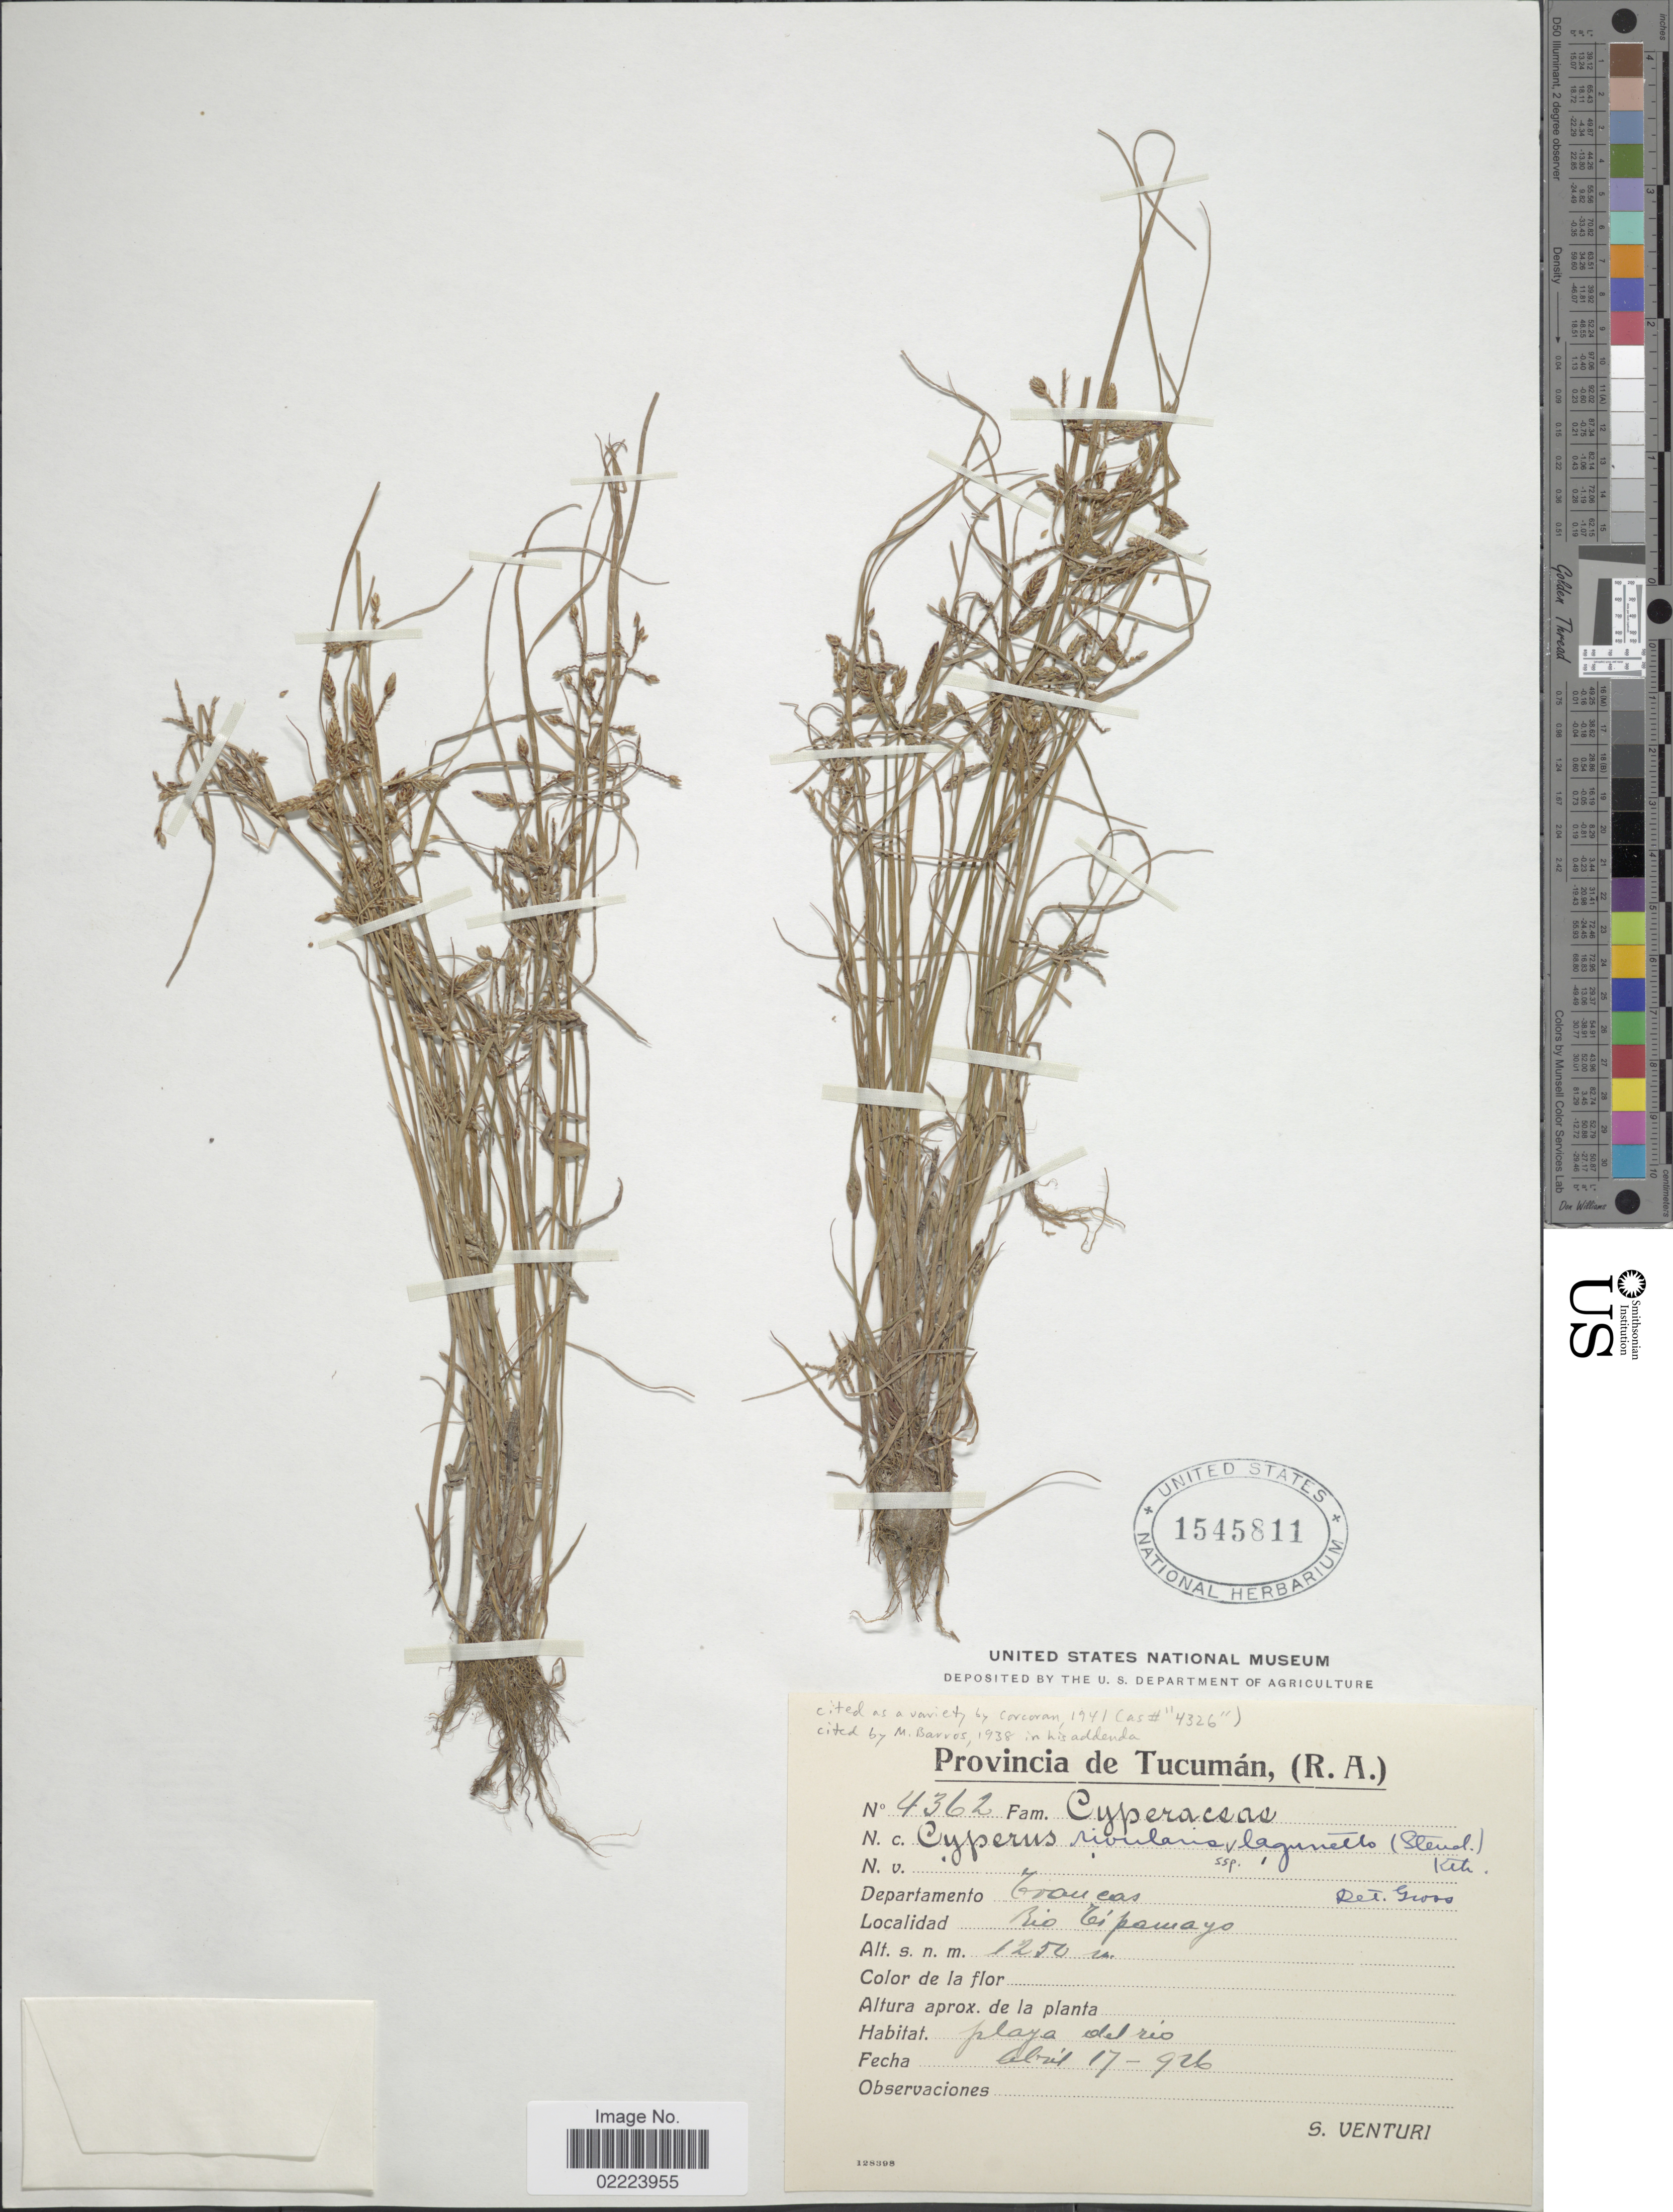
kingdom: Plantae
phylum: Tracheophyta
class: Liliopsida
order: Poales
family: Cyperaceae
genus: Cyperus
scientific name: Cyperus bipartitus Torr.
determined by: Strong, Mark T., (BOT), Smithsonian Institution - National Museum of Natural History (UNITED STATES)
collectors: S. Venturi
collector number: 4362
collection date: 1926-04-17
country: Argentina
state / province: Tucuman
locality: (R.A.) Departamento Trancas, Rio Tipamayo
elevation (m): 1250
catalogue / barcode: US 1545811